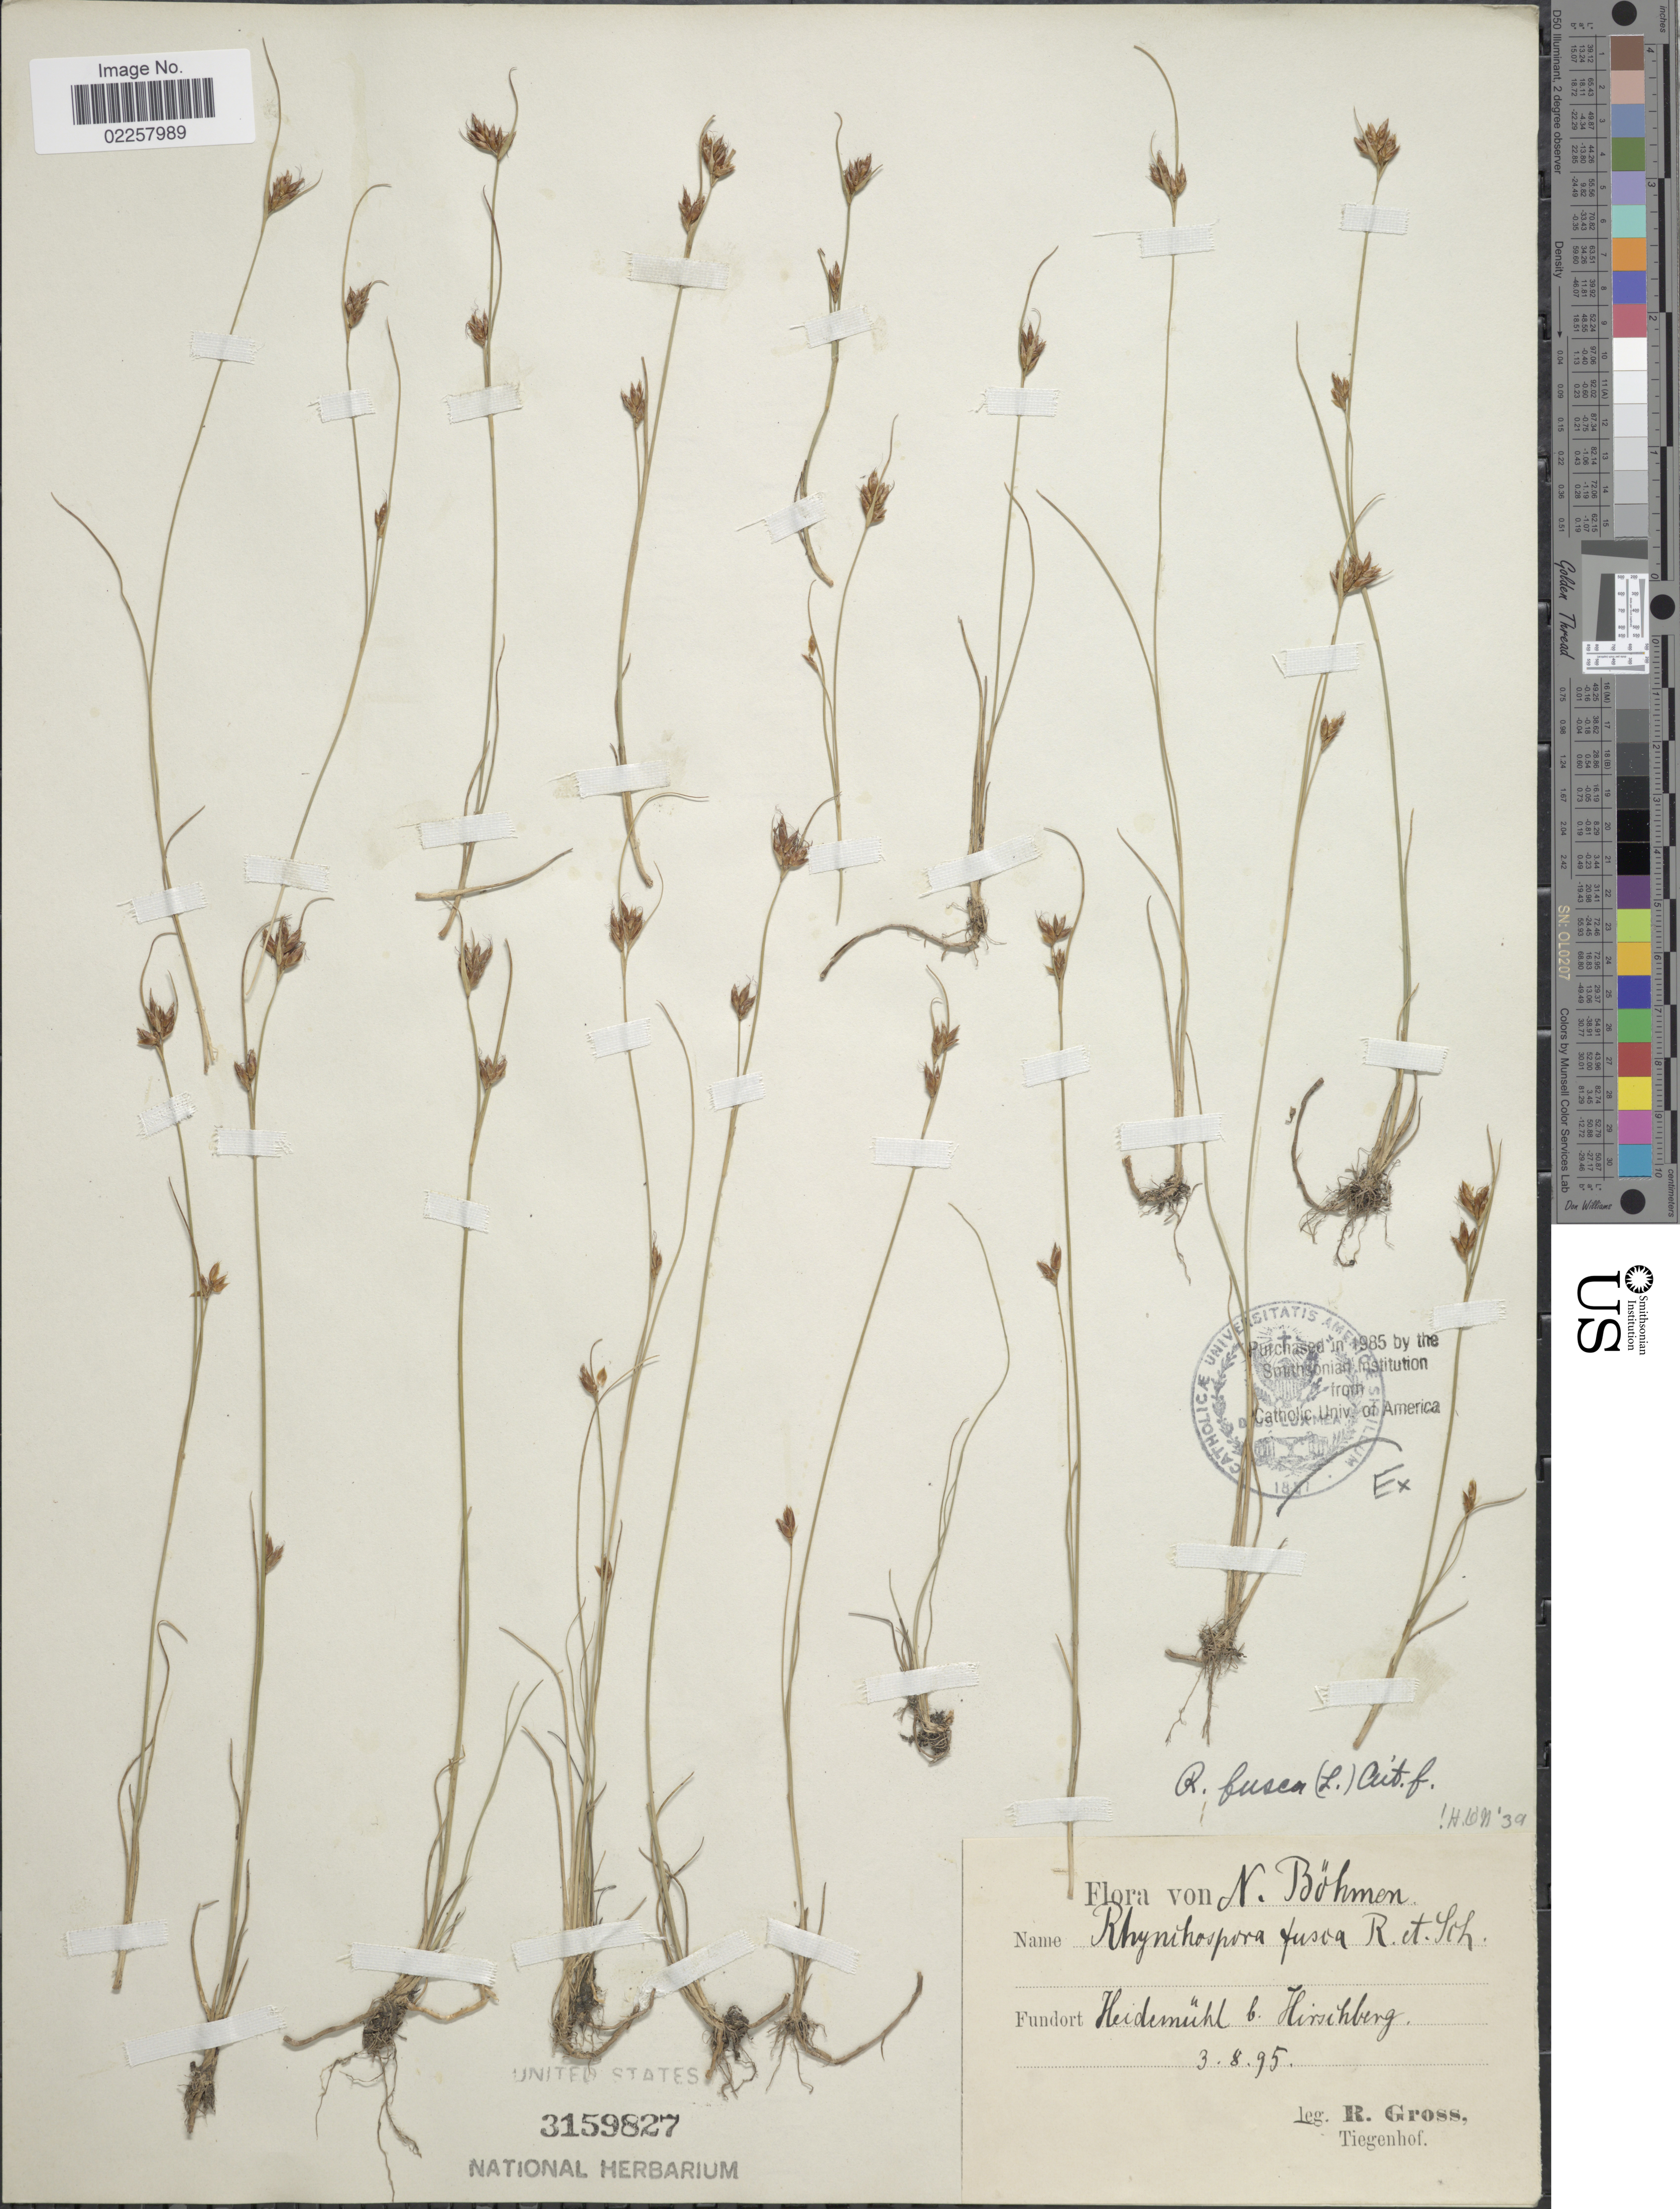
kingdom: Plantae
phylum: Tracheophyta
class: Liliopsida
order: Poales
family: Cyperaceae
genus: Rhynchospora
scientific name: Rhynchospora fusca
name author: (L.) W.T. Aiton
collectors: R. Gross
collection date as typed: Transcribed d/m/y: 3/8/95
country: Germany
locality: N. Bohmen, Heidemuhl, b. Hirishberg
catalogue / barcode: US 3159827